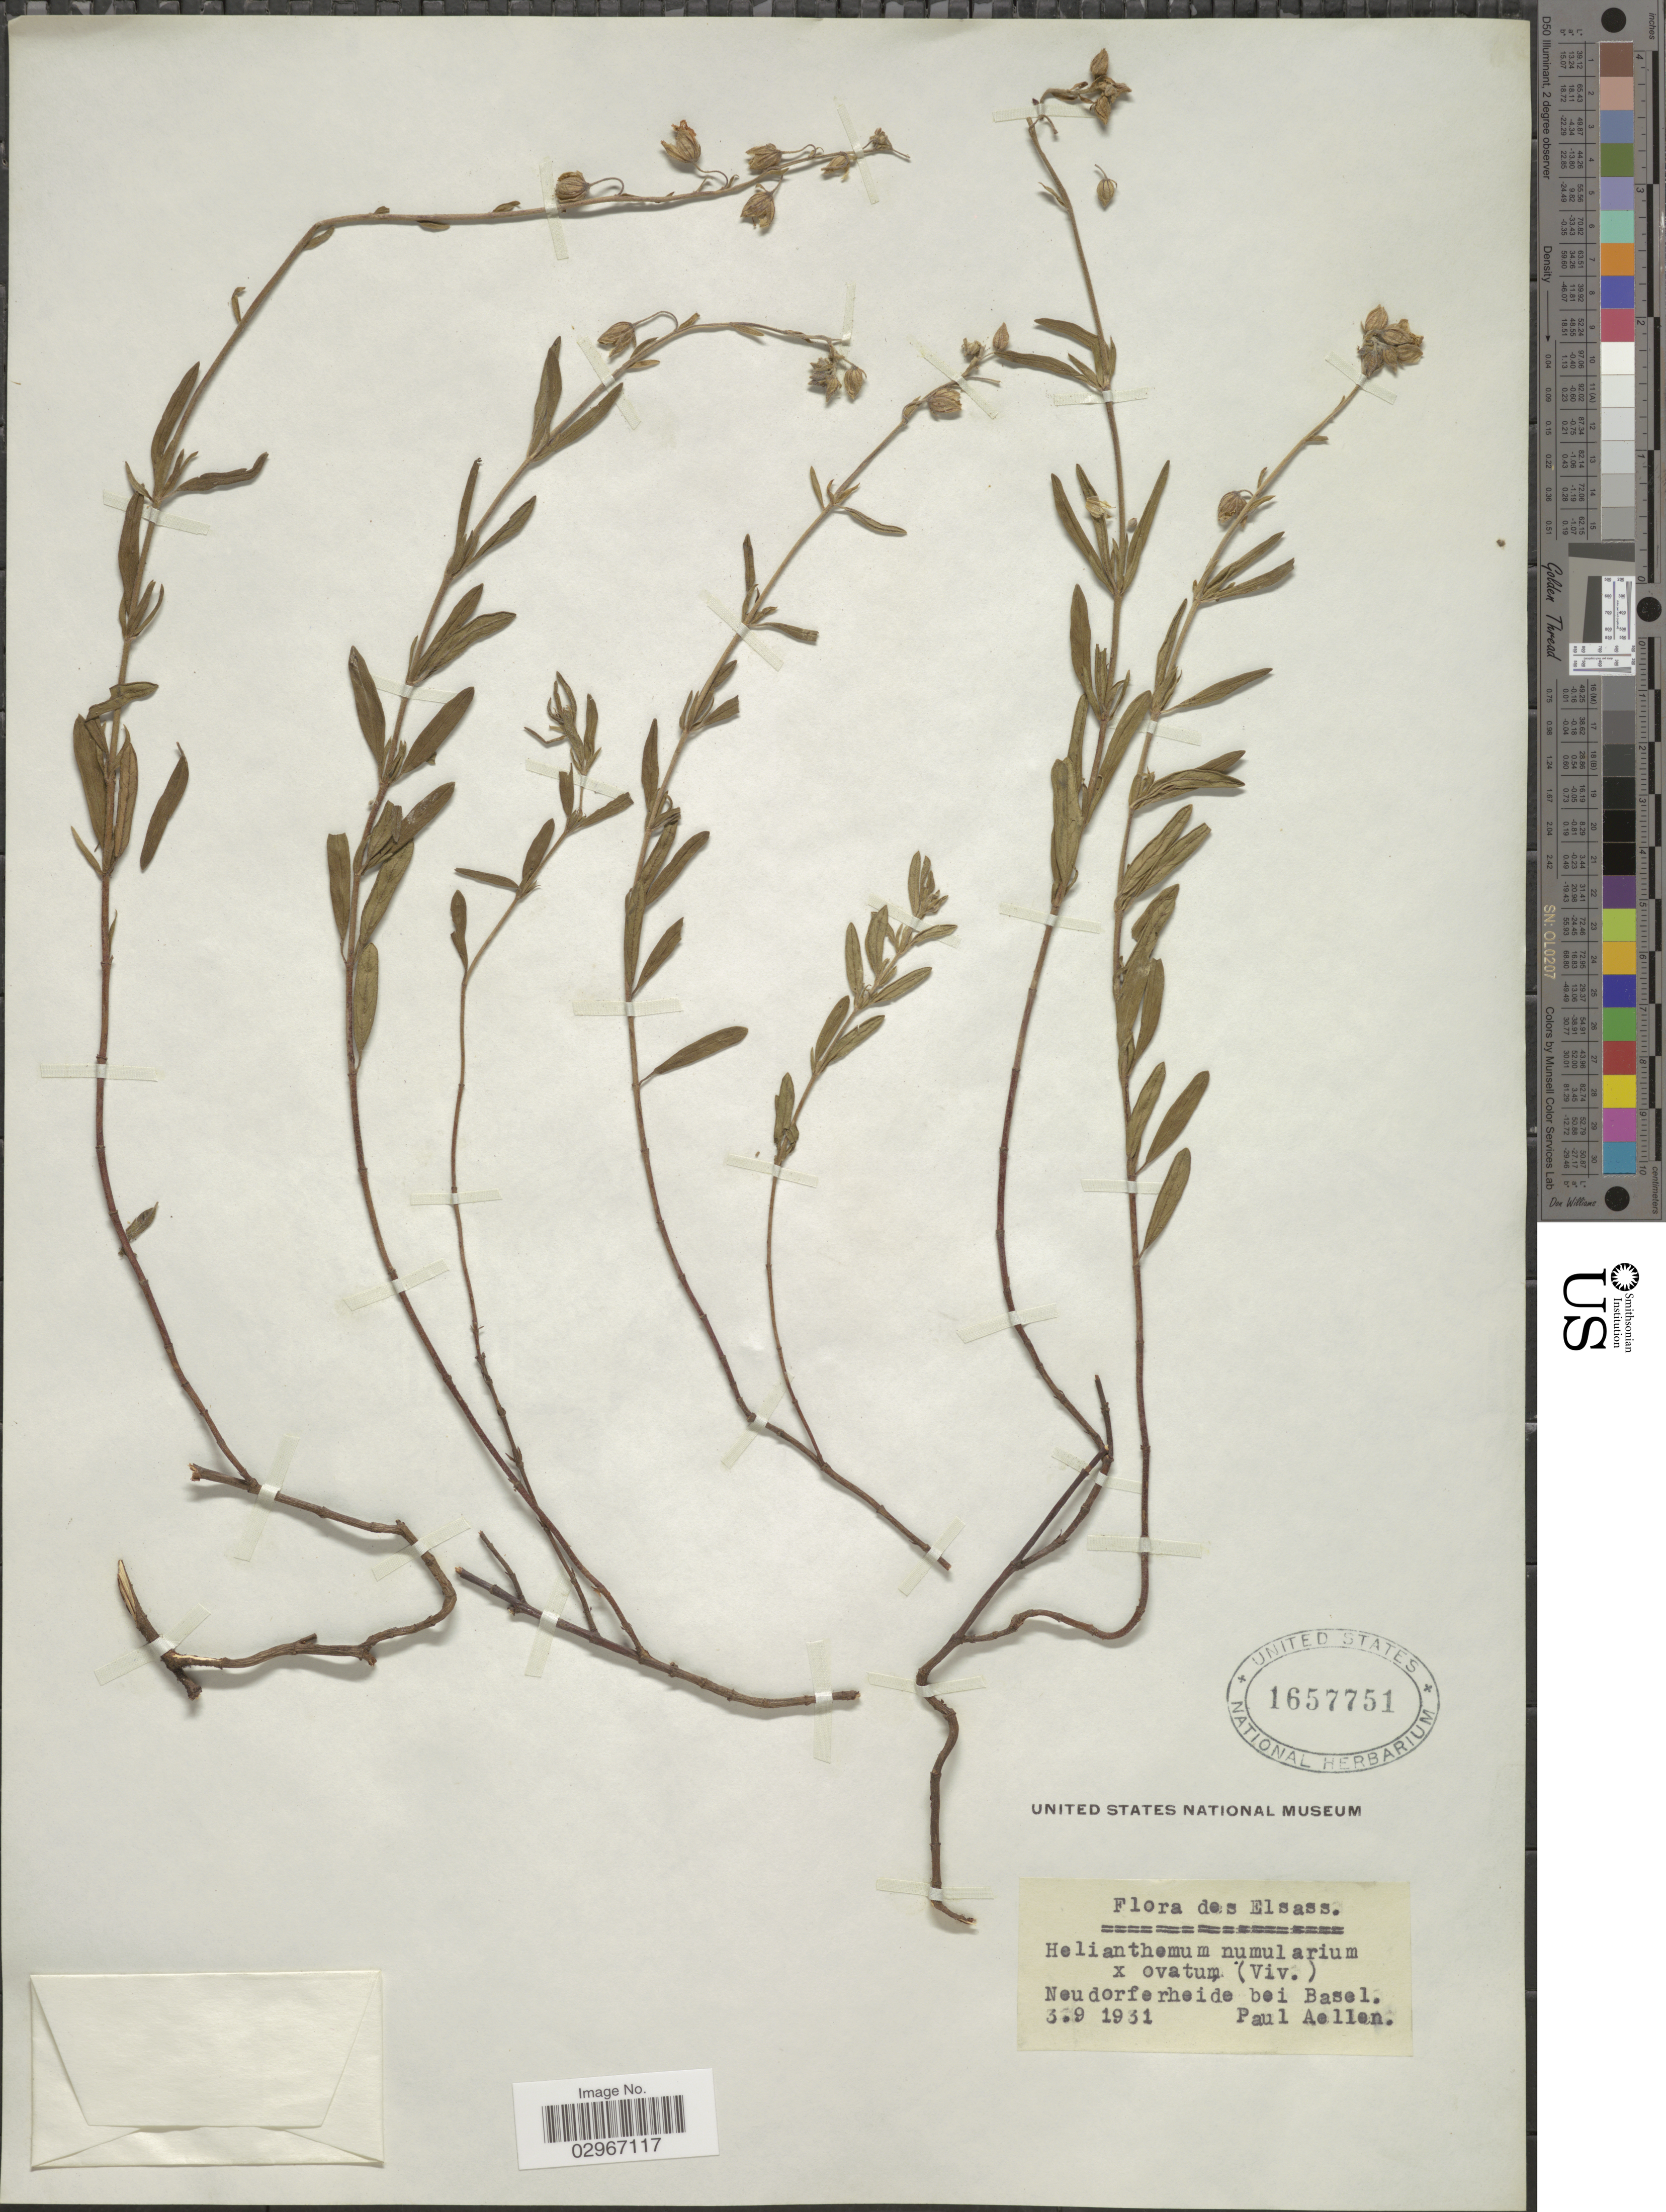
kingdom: Plantae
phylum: Tracheophyta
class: Magnoliopsida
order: Malvales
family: Cistaceae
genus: Helianthemum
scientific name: Helianthemum nummularium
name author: (L.) Mill.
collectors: P. Aellen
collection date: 1931-09-03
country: Switzerland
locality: Elsass. Neudorferheide bei Basel.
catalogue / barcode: US 1657751